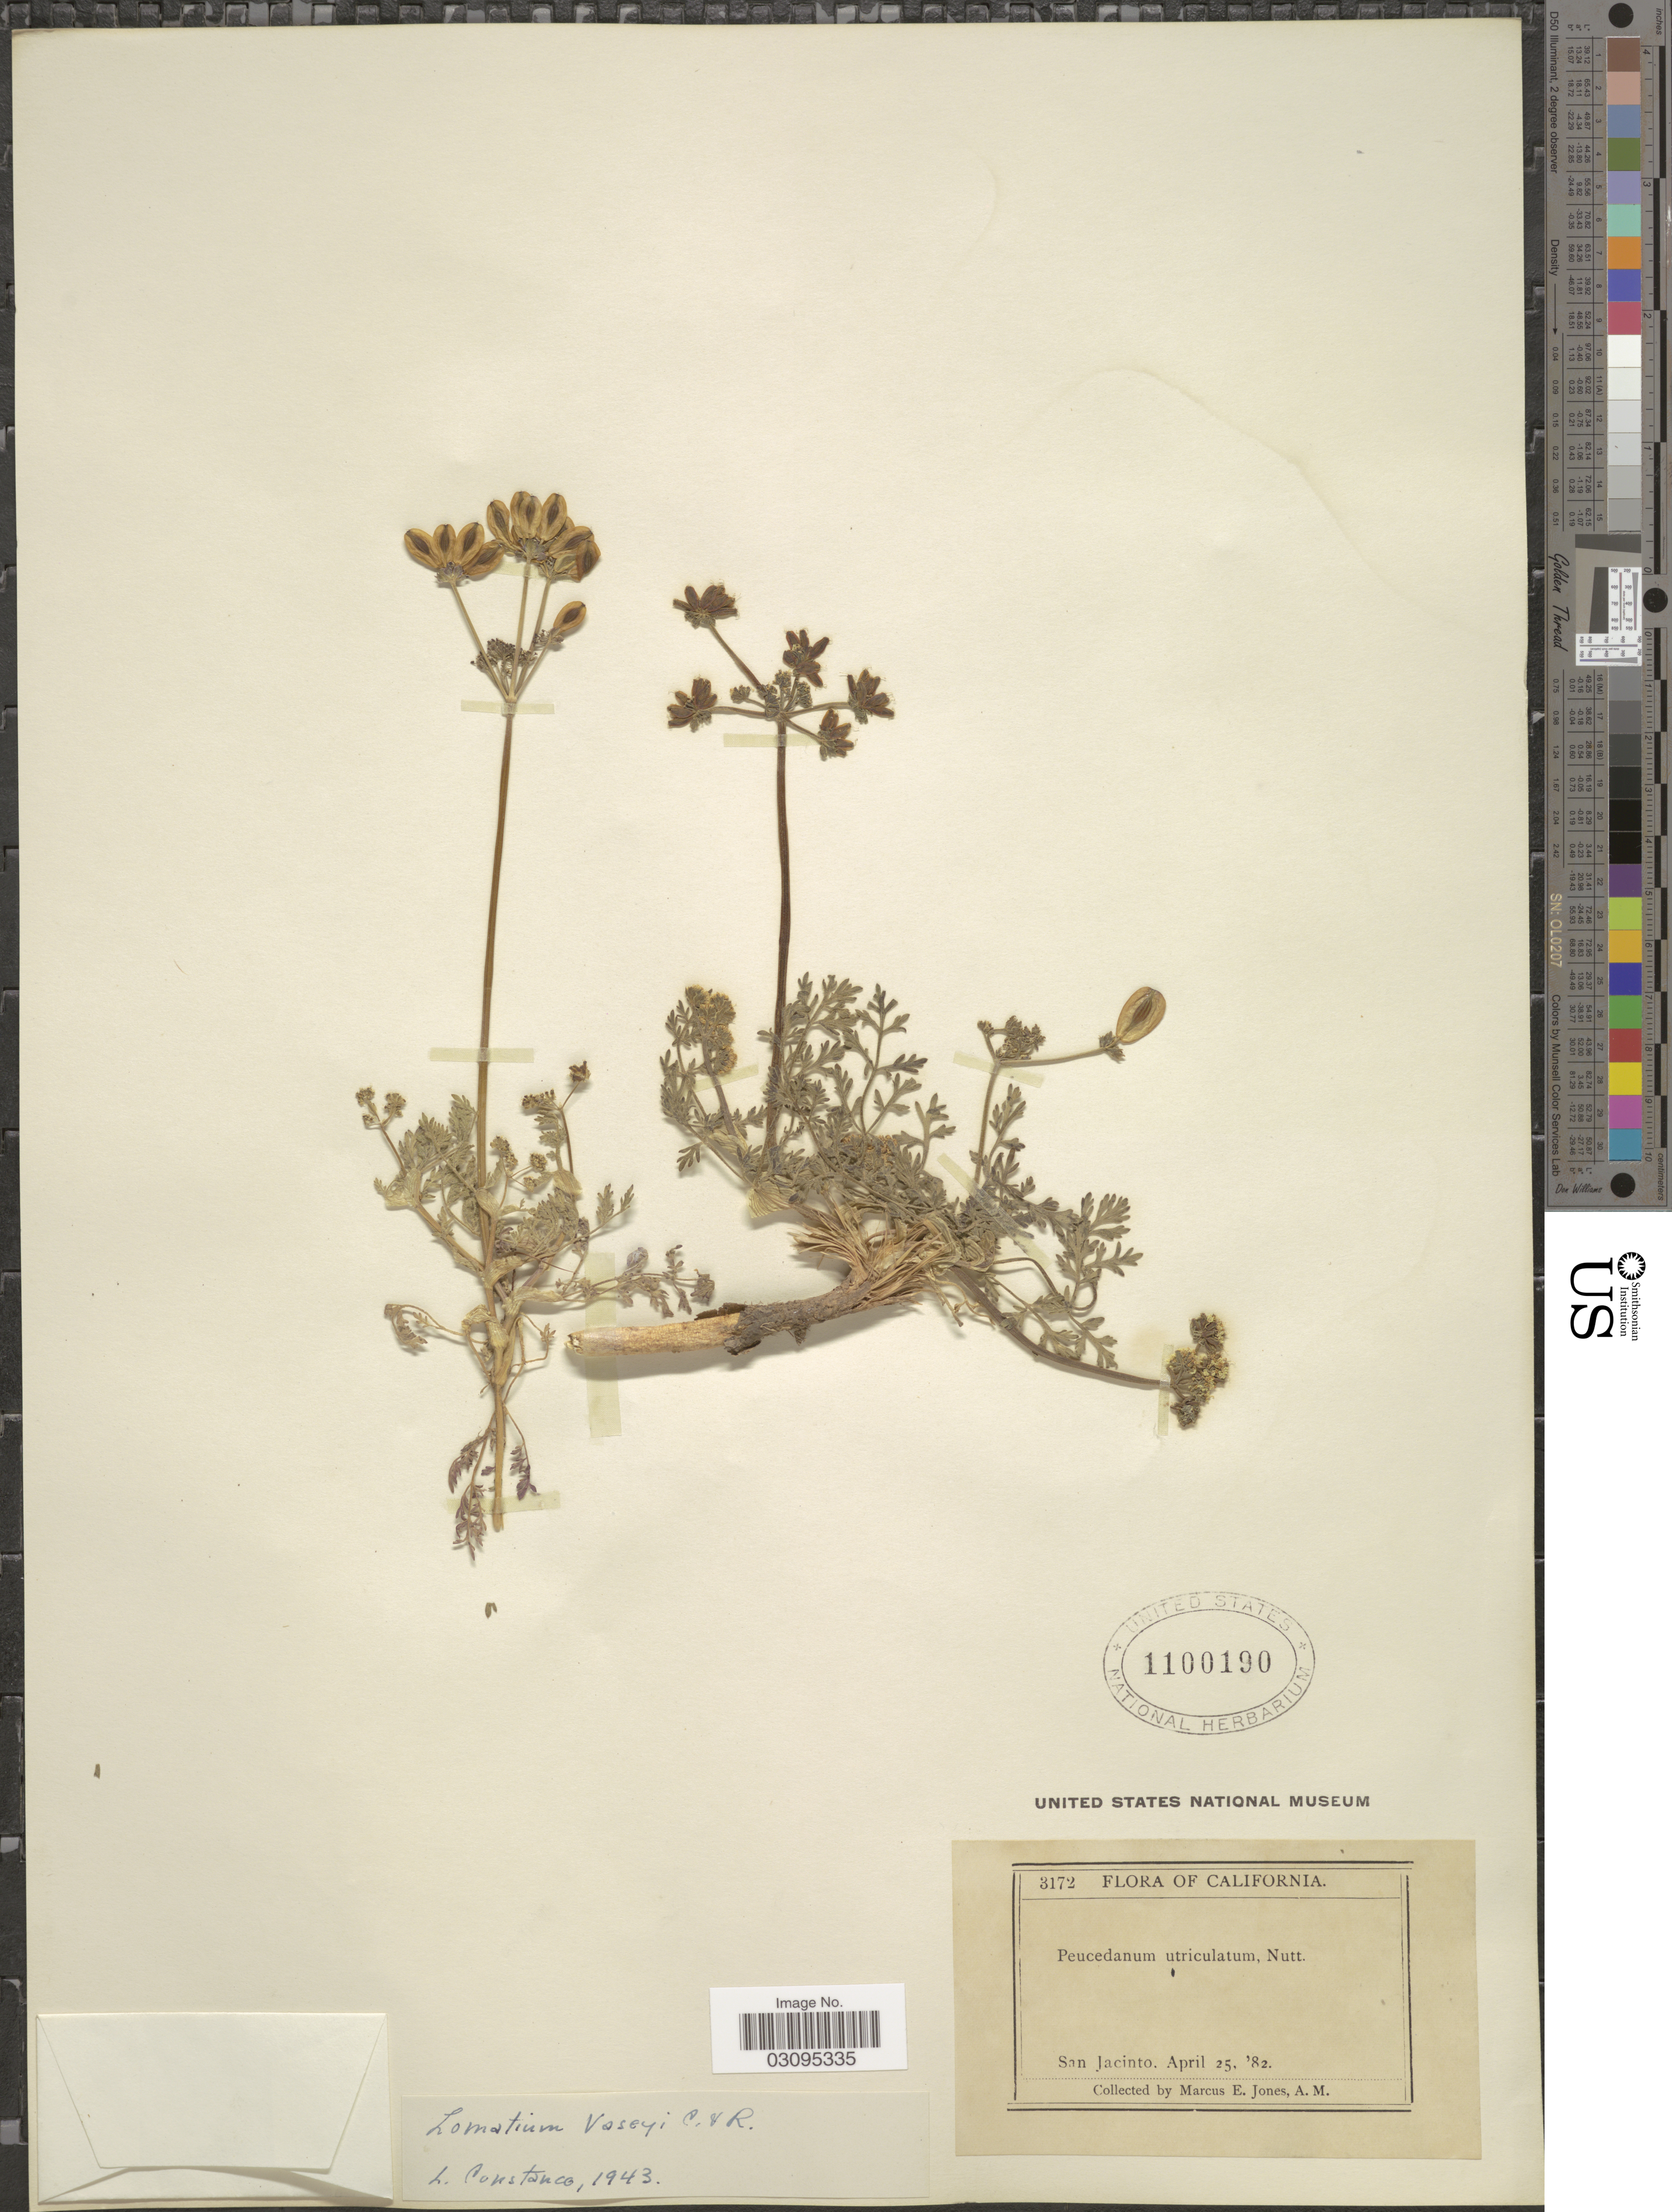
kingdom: Plantae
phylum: Tracheophyta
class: Magnoliopsida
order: Apiales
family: Apiaceae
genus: Lomatium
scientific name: Lomatium vaseyi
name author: (J.M. Coult. & Rose) J.M. Coult. & Rose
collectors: M. E. Jones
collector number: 3172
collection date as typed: Transcribed d/m/y: 25/4/82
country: United States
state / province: California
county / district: Riverside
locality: San Jacinto.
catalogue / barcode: US 1100190